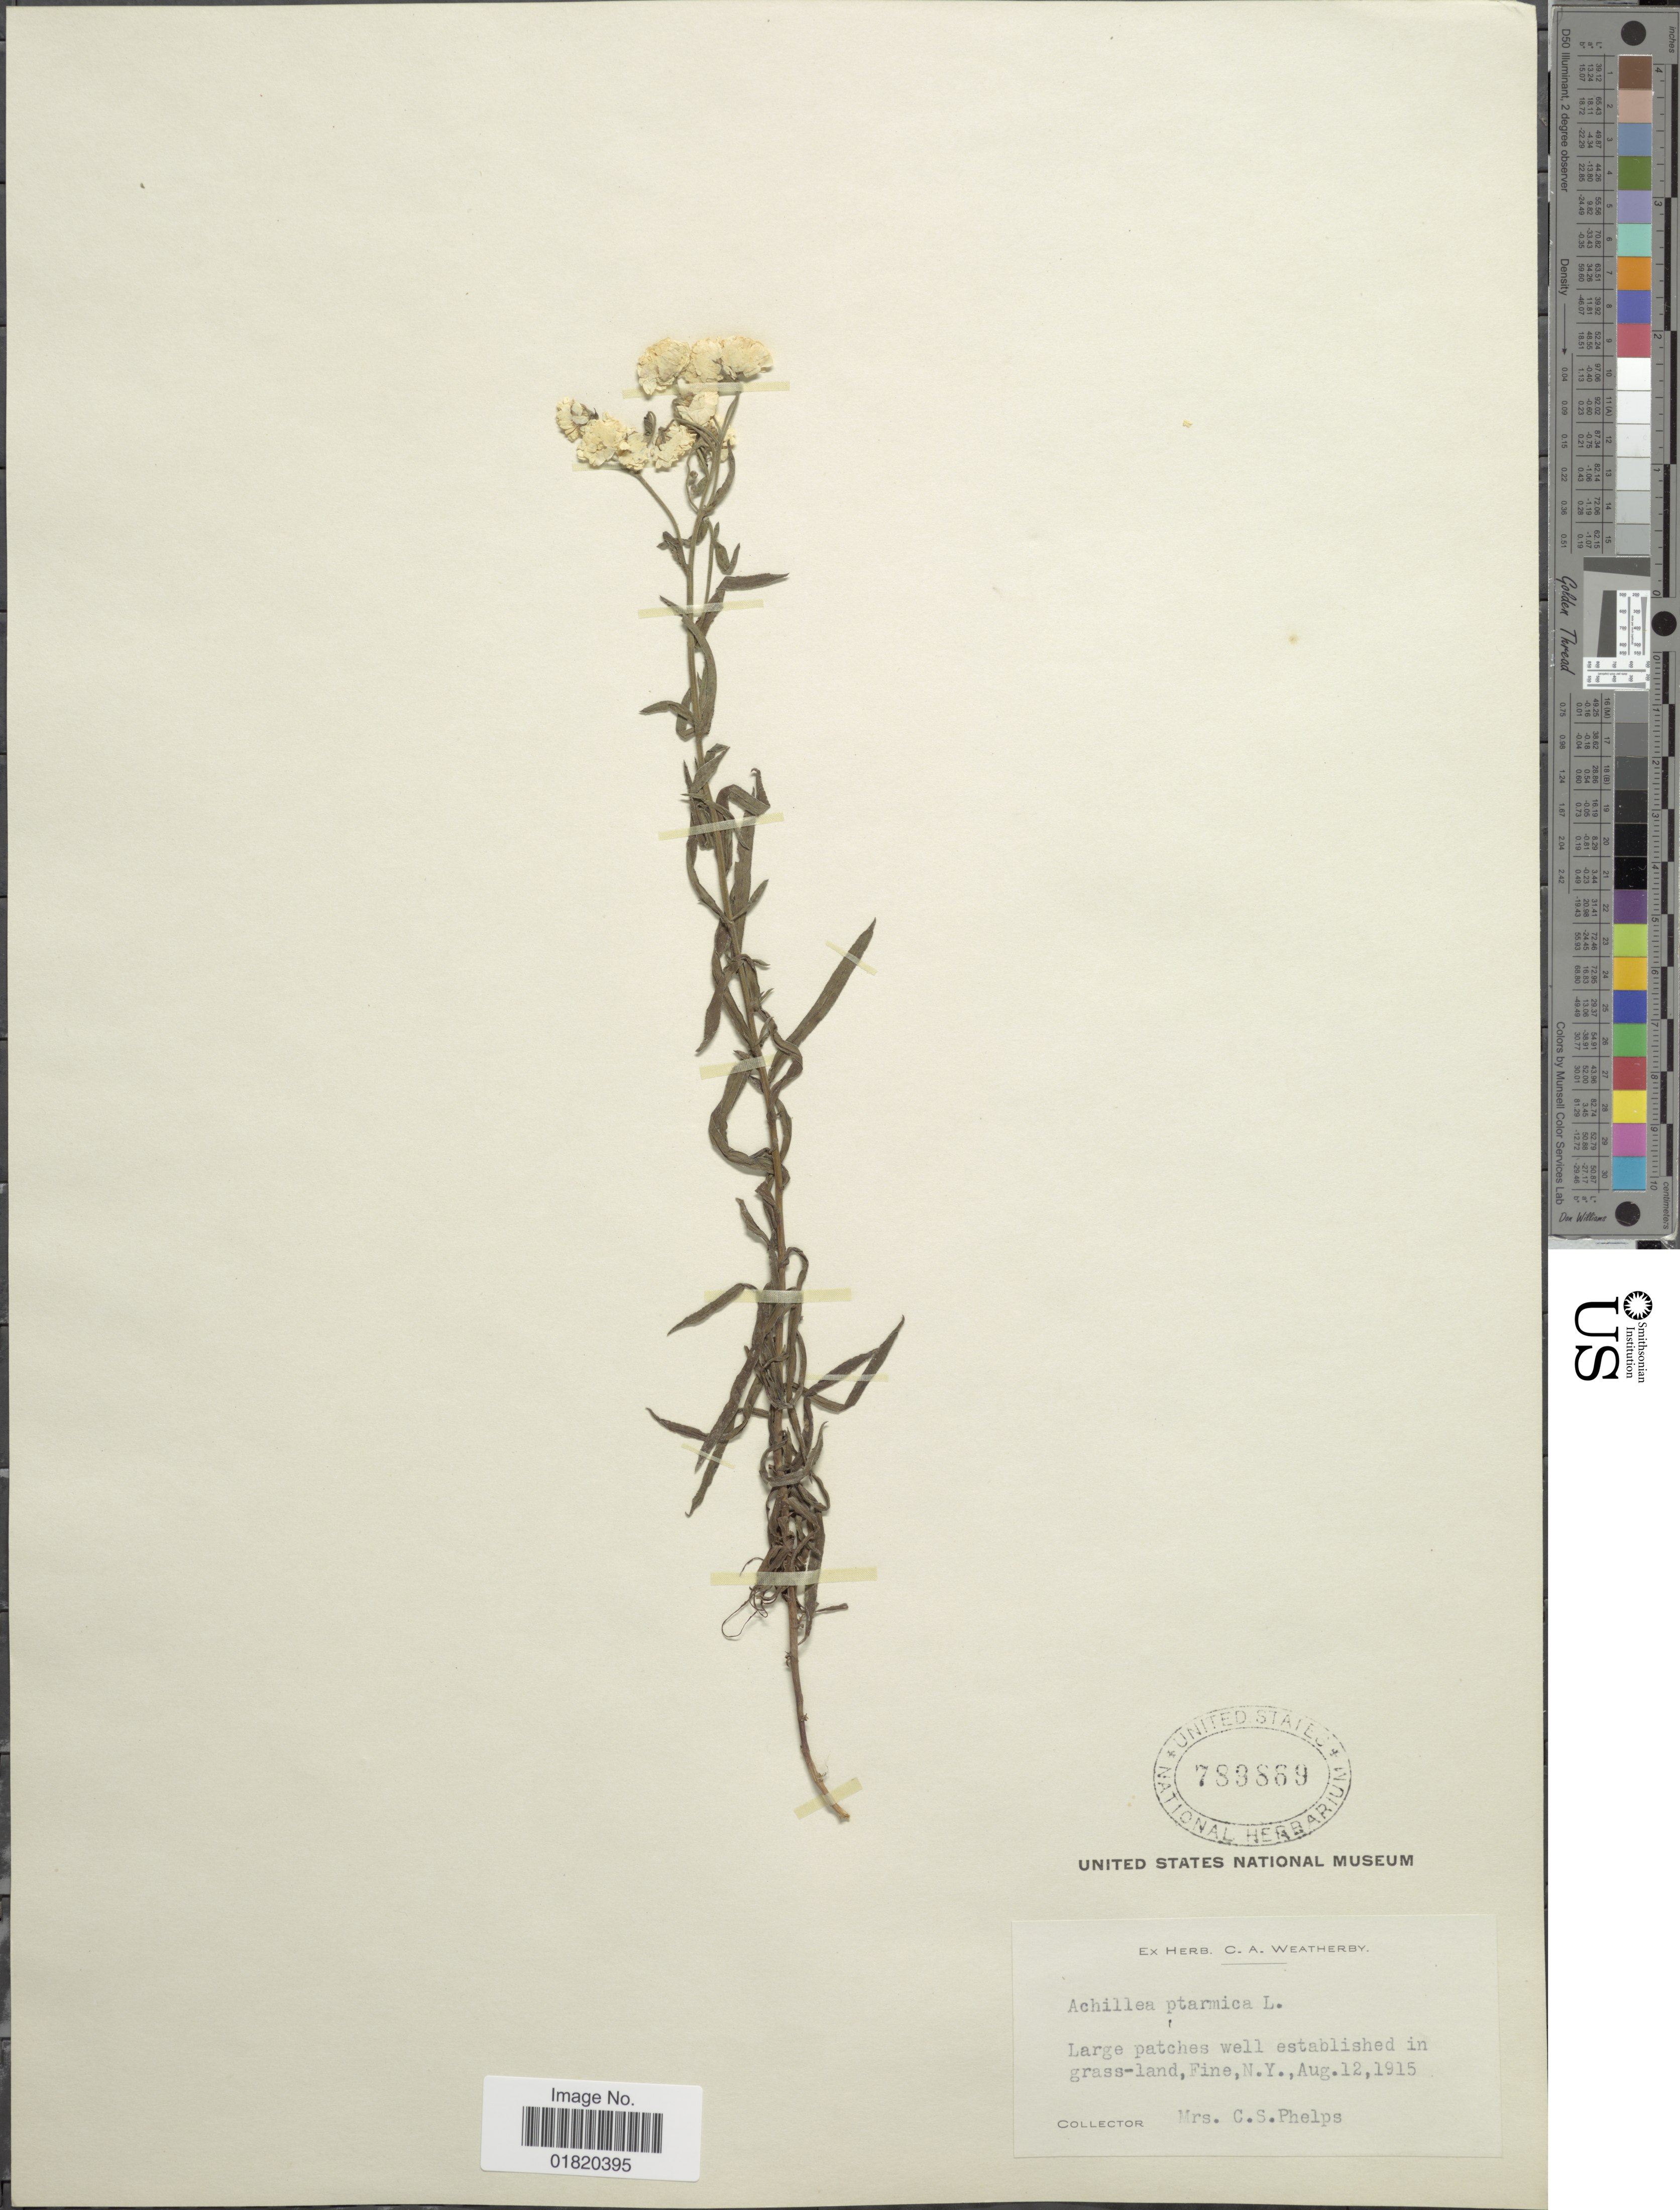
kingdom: Plantae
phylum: Tracheophyta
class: Magnoliopsida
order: Asterales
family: Asteraceae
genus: Achillea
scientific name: Achillea ptarmica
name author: L.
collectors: O. P. Phelps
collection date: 1915-08-12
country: United States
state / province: New York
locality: Fine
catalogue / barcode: US 789869